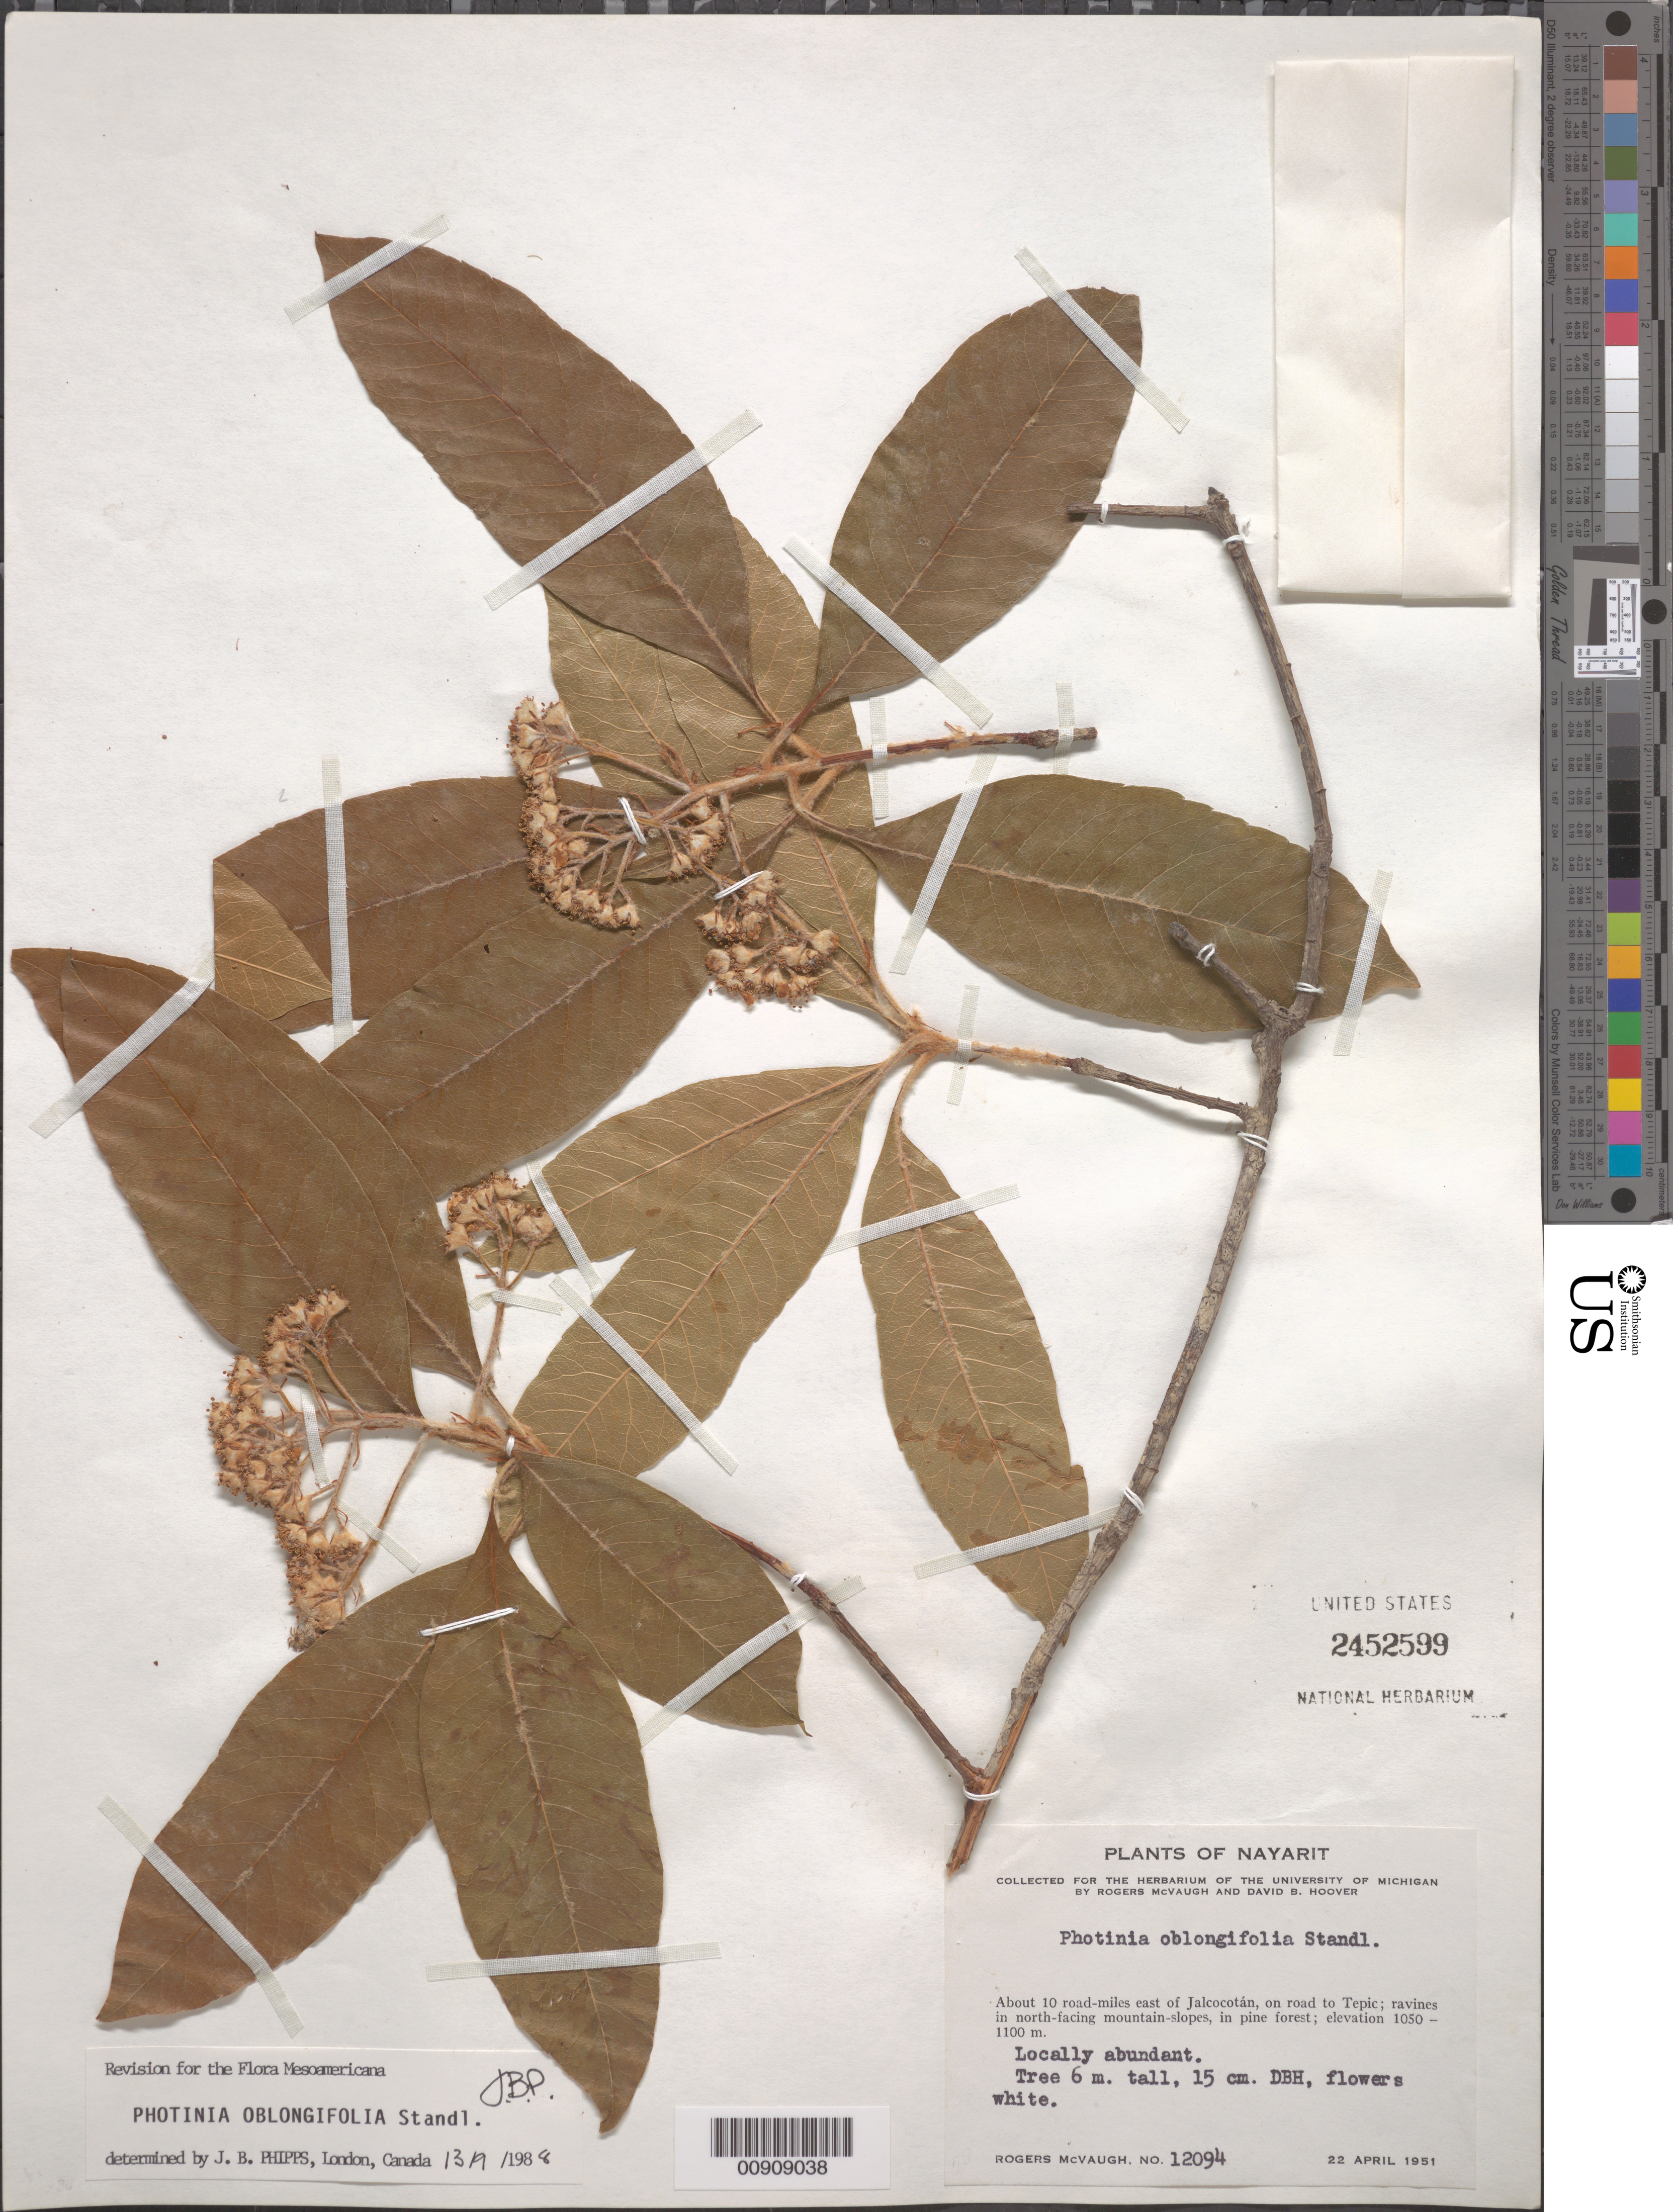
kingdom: Plantae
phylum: Tracheophyta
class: Magnoliopsida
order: Rosales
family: Rosaceae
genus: Phippsiomeles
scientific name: Phippsiomeles oblongifolia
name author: (Standl.) B.B. Liu & J. Wen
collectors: R. McVaugh & D. B. Hoover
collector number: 12094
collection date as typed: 22 Apr 1951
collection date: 1951-04-22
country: Mexico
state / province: Nayarit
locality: About 10 road-miles east of Jalcocotán, on road to Tepic.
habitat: Ravines in north-facing mountain-slopes, in pine forest.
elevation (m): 1100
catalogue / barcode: US 2452599